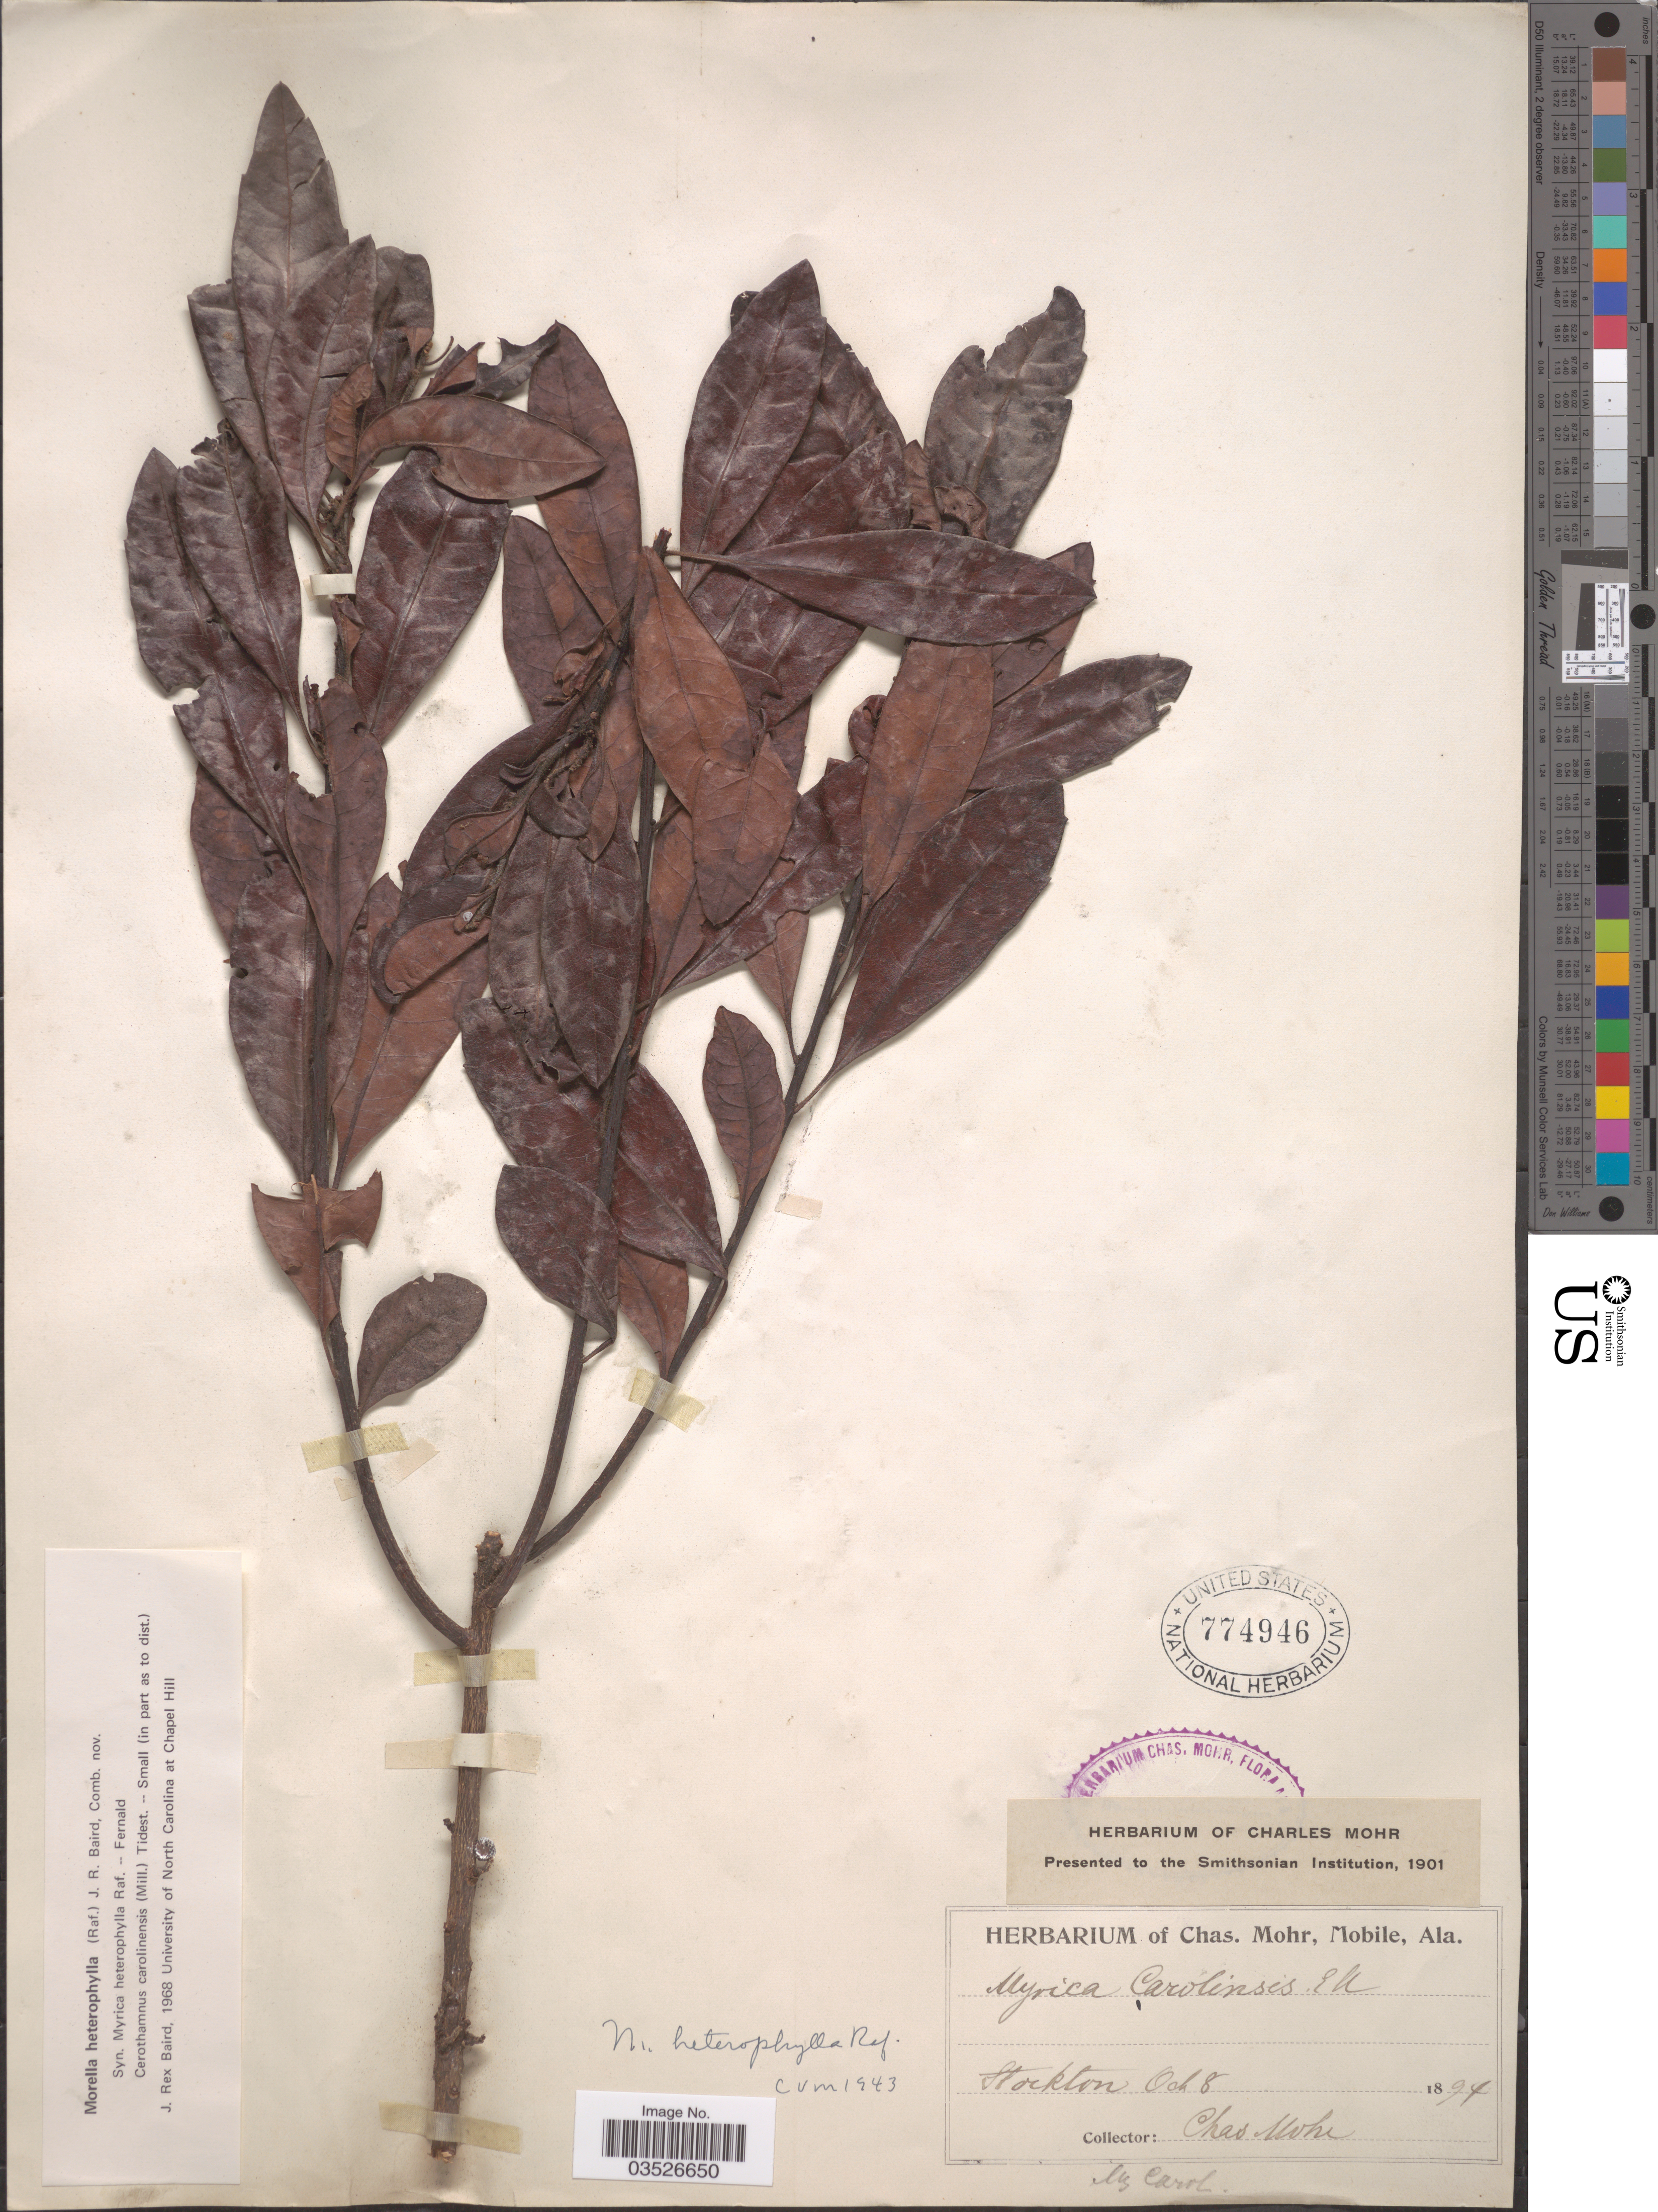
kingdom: Plantae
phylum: Tracheophyta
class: Magnoliopsida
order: Fagales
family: Myricaceae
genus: Morella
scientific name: Morella caroliniensis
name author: (Mill.) Small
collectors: Mohr, C. T. (herbarium)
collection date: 1894-10-08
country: United States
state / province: Alabama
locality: Stockton.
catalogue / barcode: US 774946